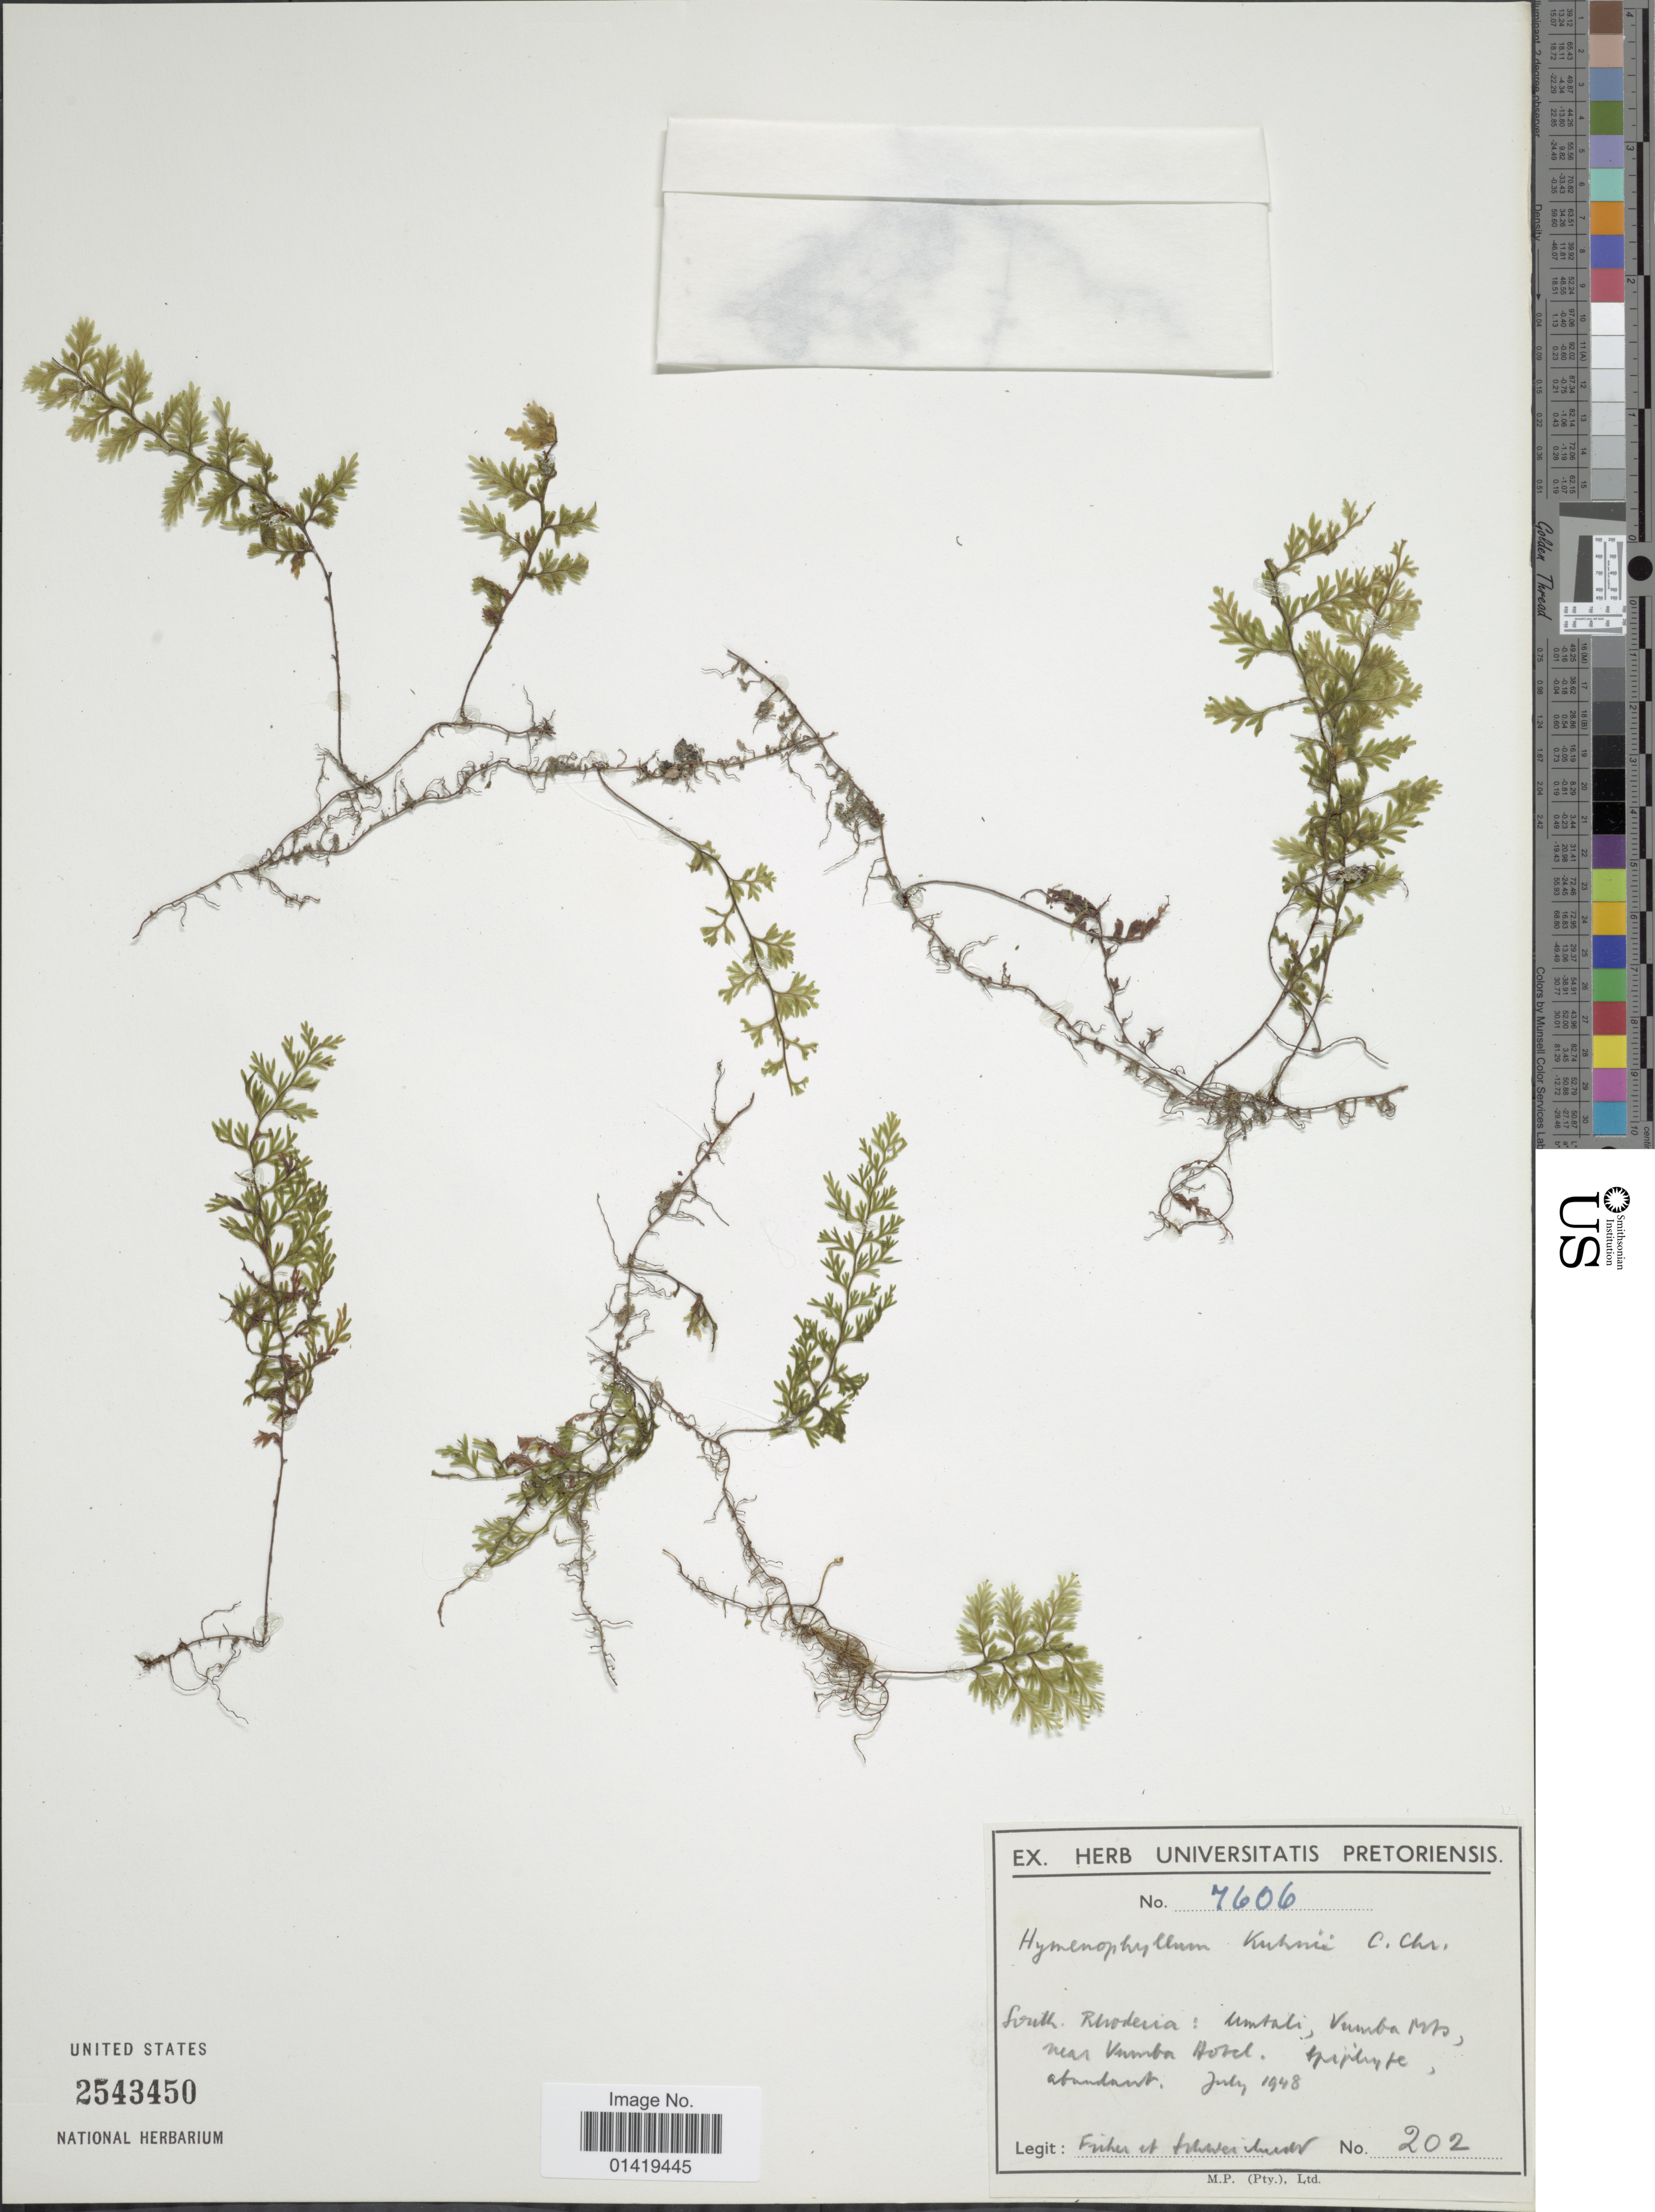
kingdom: Plantae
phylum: Tracheophyta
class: Polypodiopsida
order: Hymenophyllales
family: Hymenophyllaceae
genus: Hymenophyllum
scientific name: Hymenophyllum kuhnii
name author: C. Chr.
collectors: -- Fisher & -. Schweickerdt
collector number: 202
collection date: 1948-07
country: Zimbabwe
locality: South Rhodesia Umtali Vumba Mts near Vumba Hotel.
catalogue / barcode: US 2543450